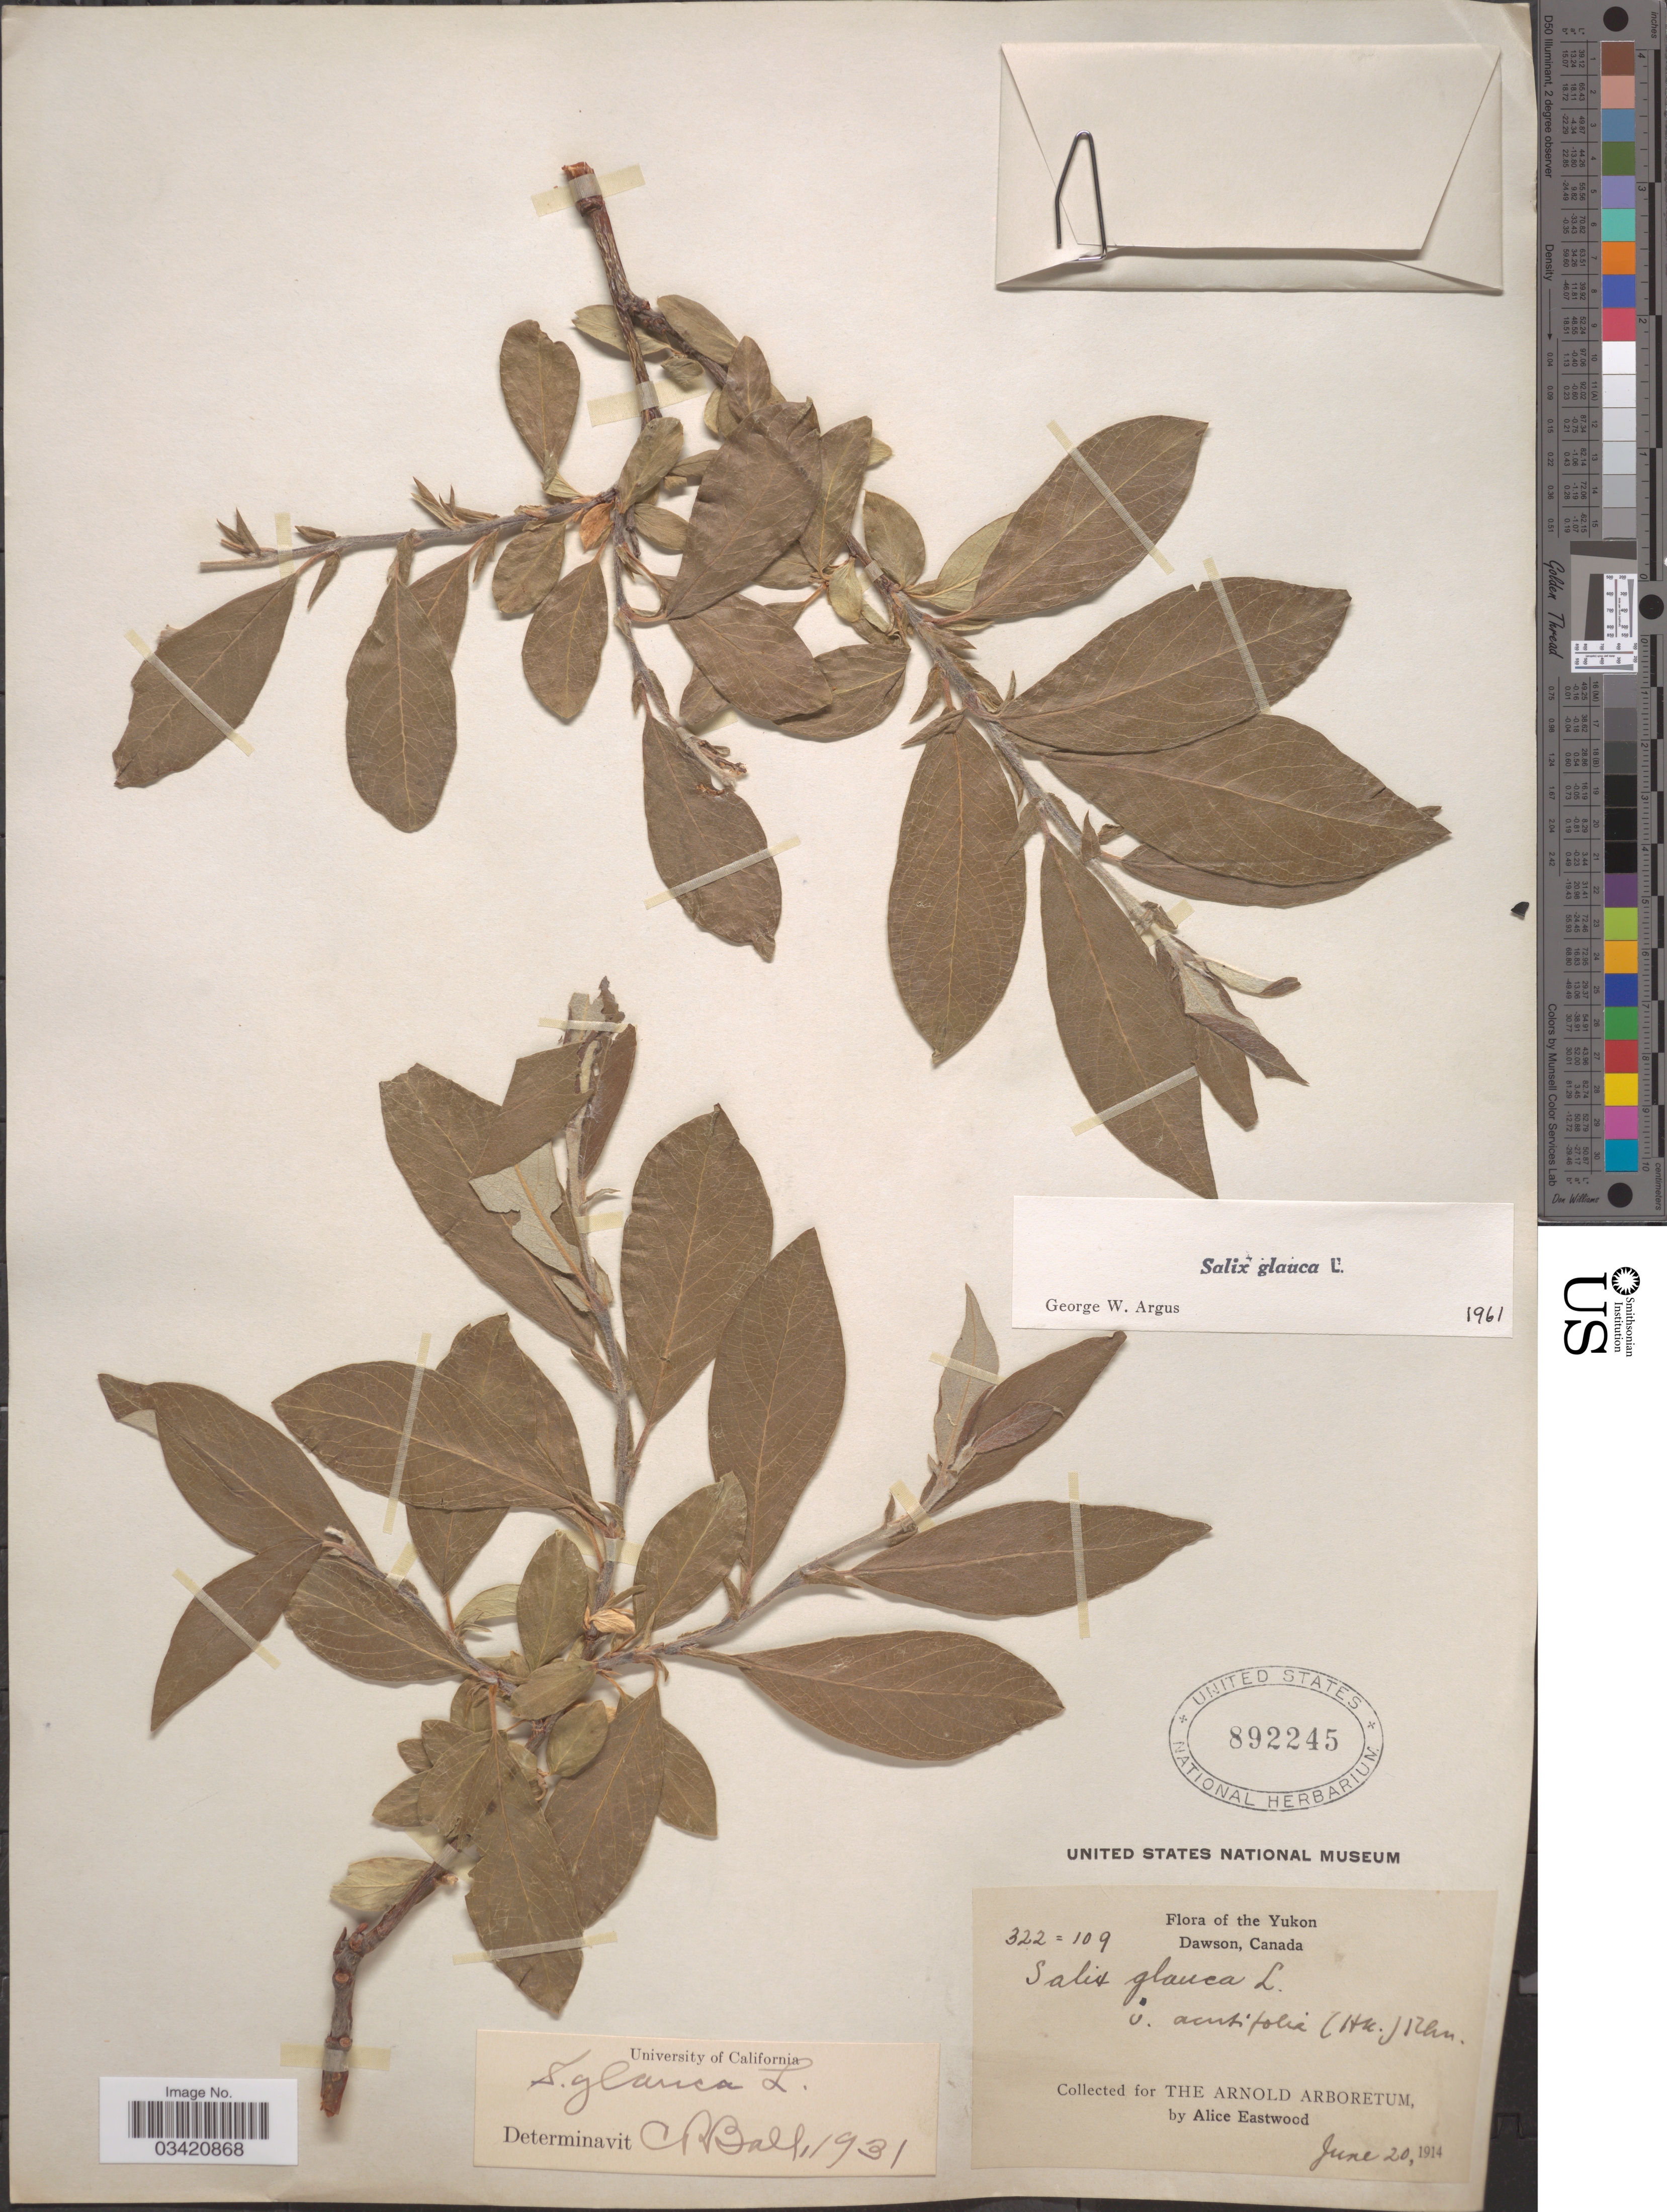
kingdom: Plantae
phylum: Tracheophyta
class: Magnoliopsida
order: Malpighiales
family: Salicaceae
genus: Salix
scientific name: Salix glauca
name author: L.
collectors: A. Eastwood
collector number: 322=109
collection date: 1914-06-20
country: Canada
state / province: Yukon Territory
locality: Yukon. Dawson.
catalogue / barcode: US 892245